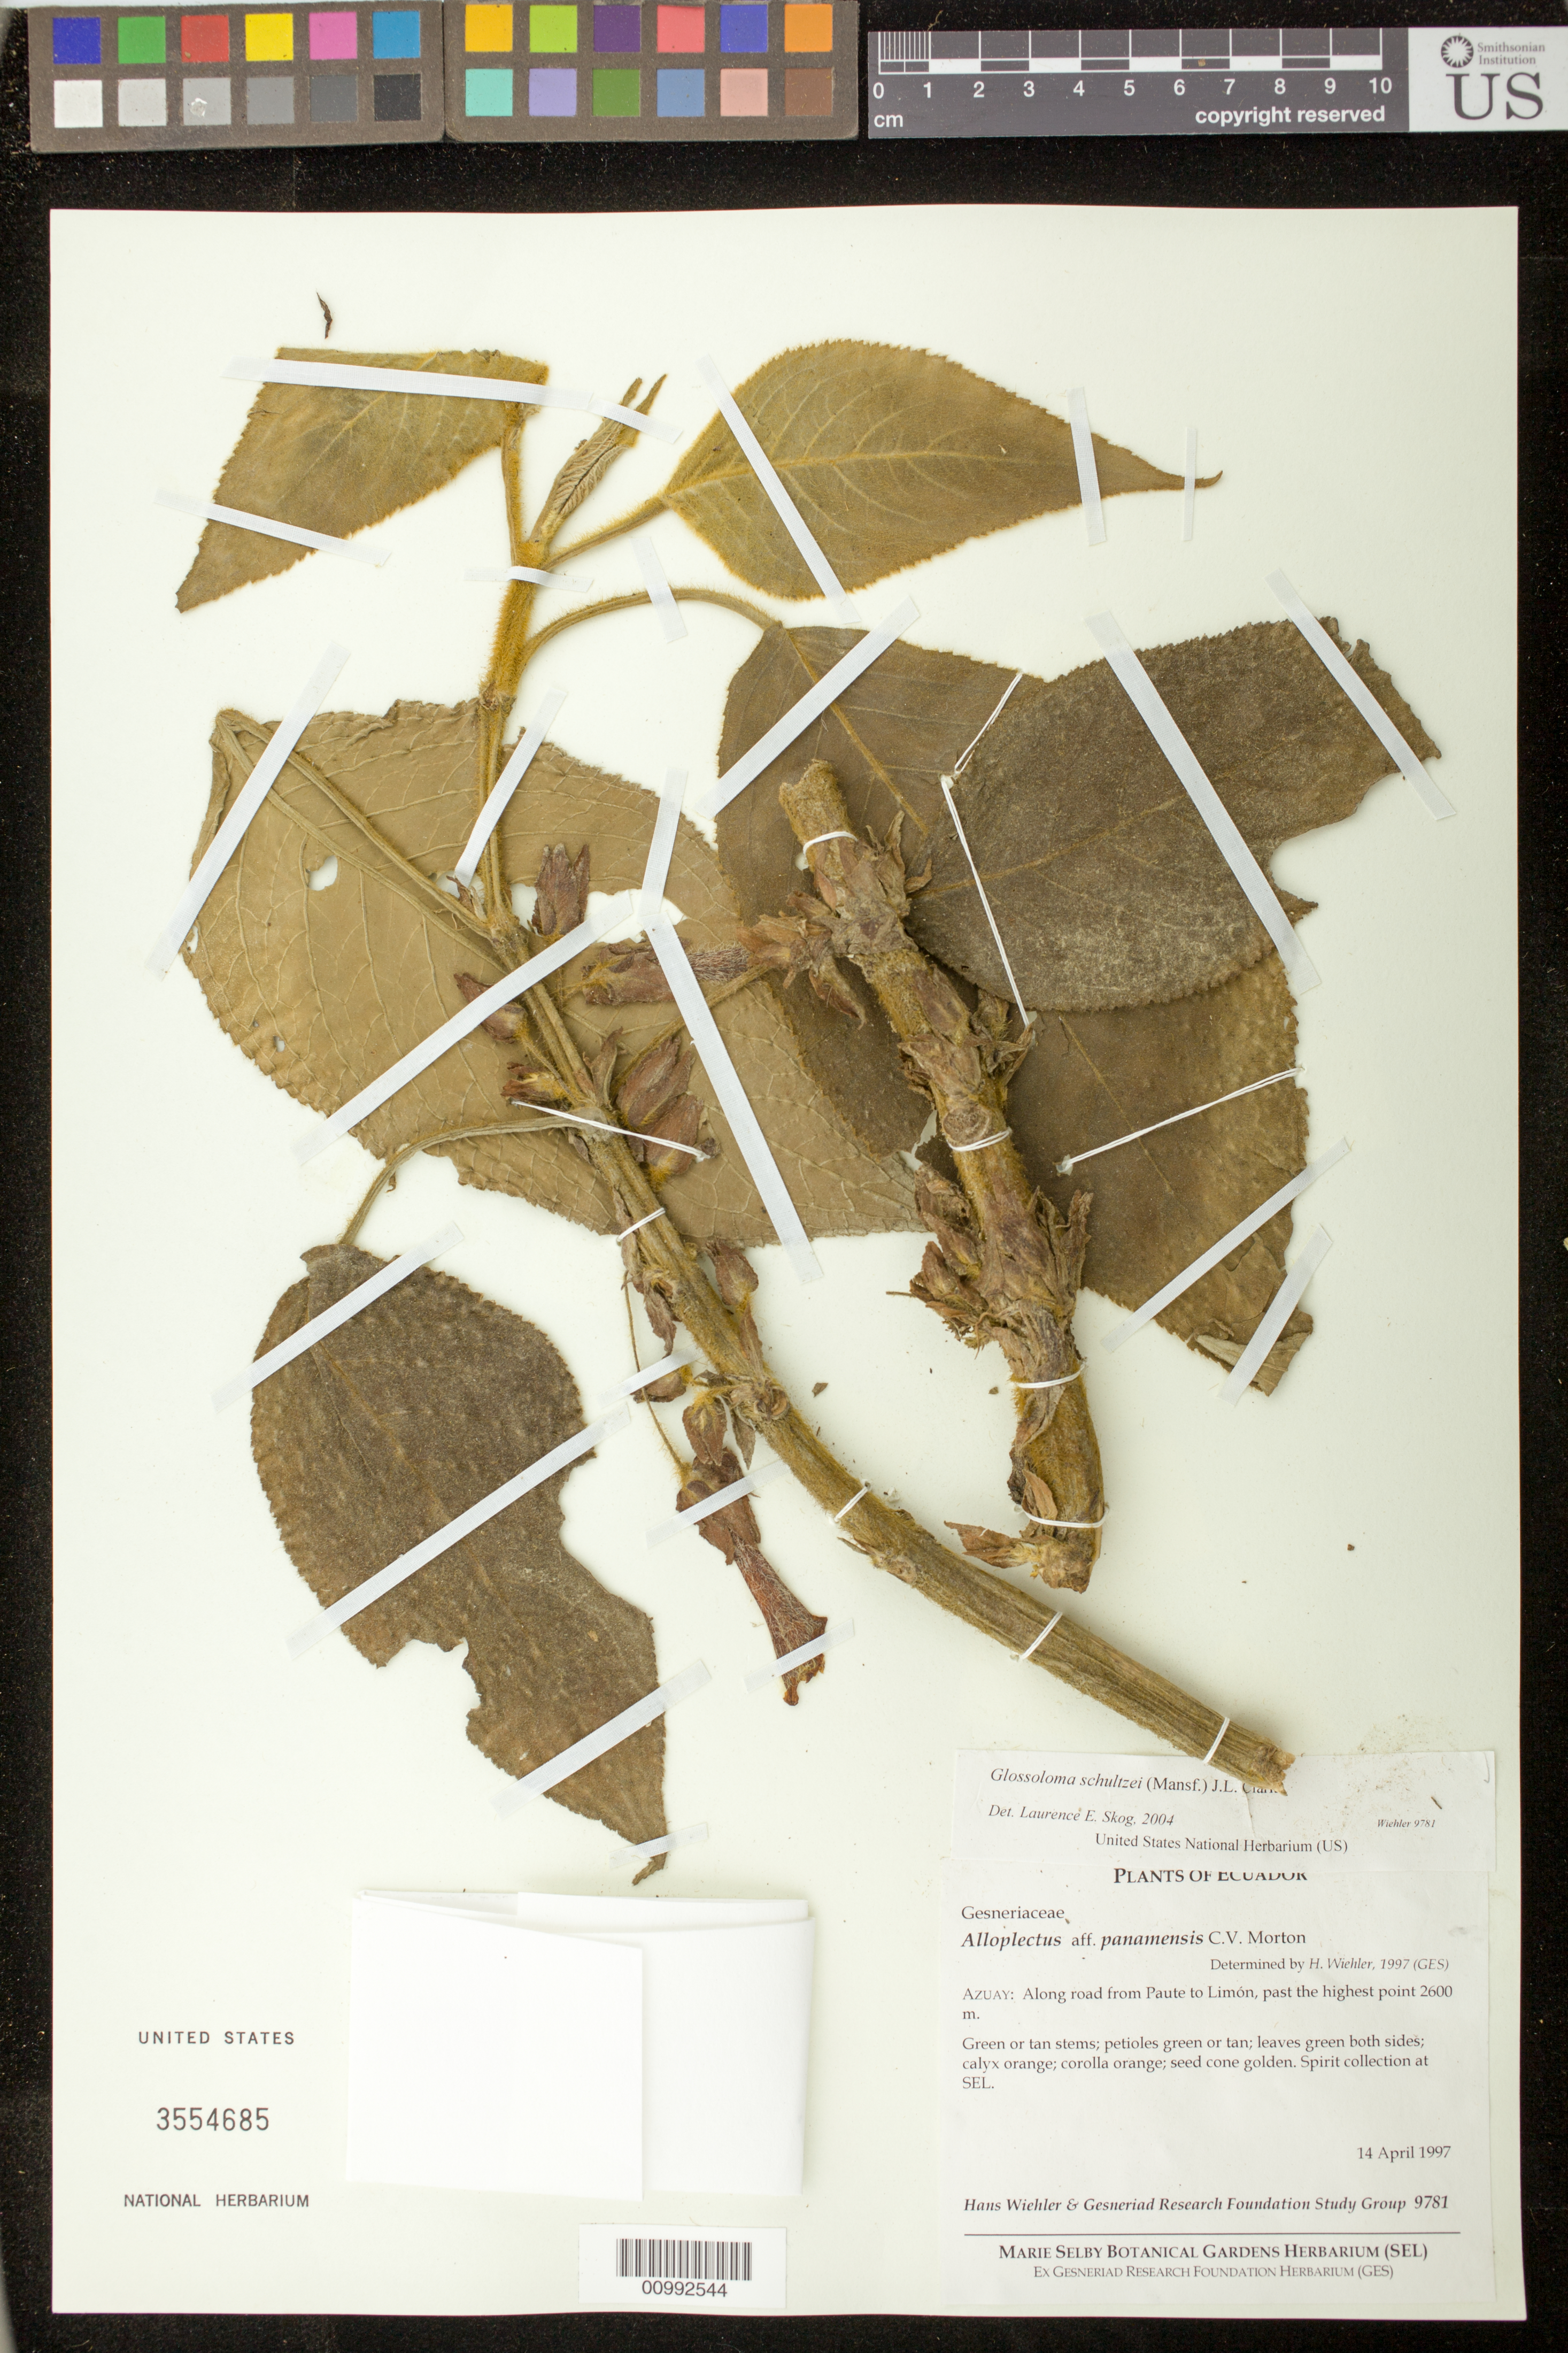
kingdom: Plantae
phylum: Tracheophyta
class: Magnoliopsida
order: Lamiales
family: Gesneriaceae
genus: Glossoloma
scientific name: Glossoloma schultzei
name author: (Mansf.) J.L. Clark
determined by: Skog, Laurence E.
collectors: H. J. Wiehler & GRF Study Group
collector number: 9781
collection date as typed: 14 Apr 1997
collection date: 1997-04-14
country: Ecuador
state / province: Azuay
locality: Azuay: along road from Paute to Limón, past the highest point 2600 m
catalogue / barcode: US 3554685